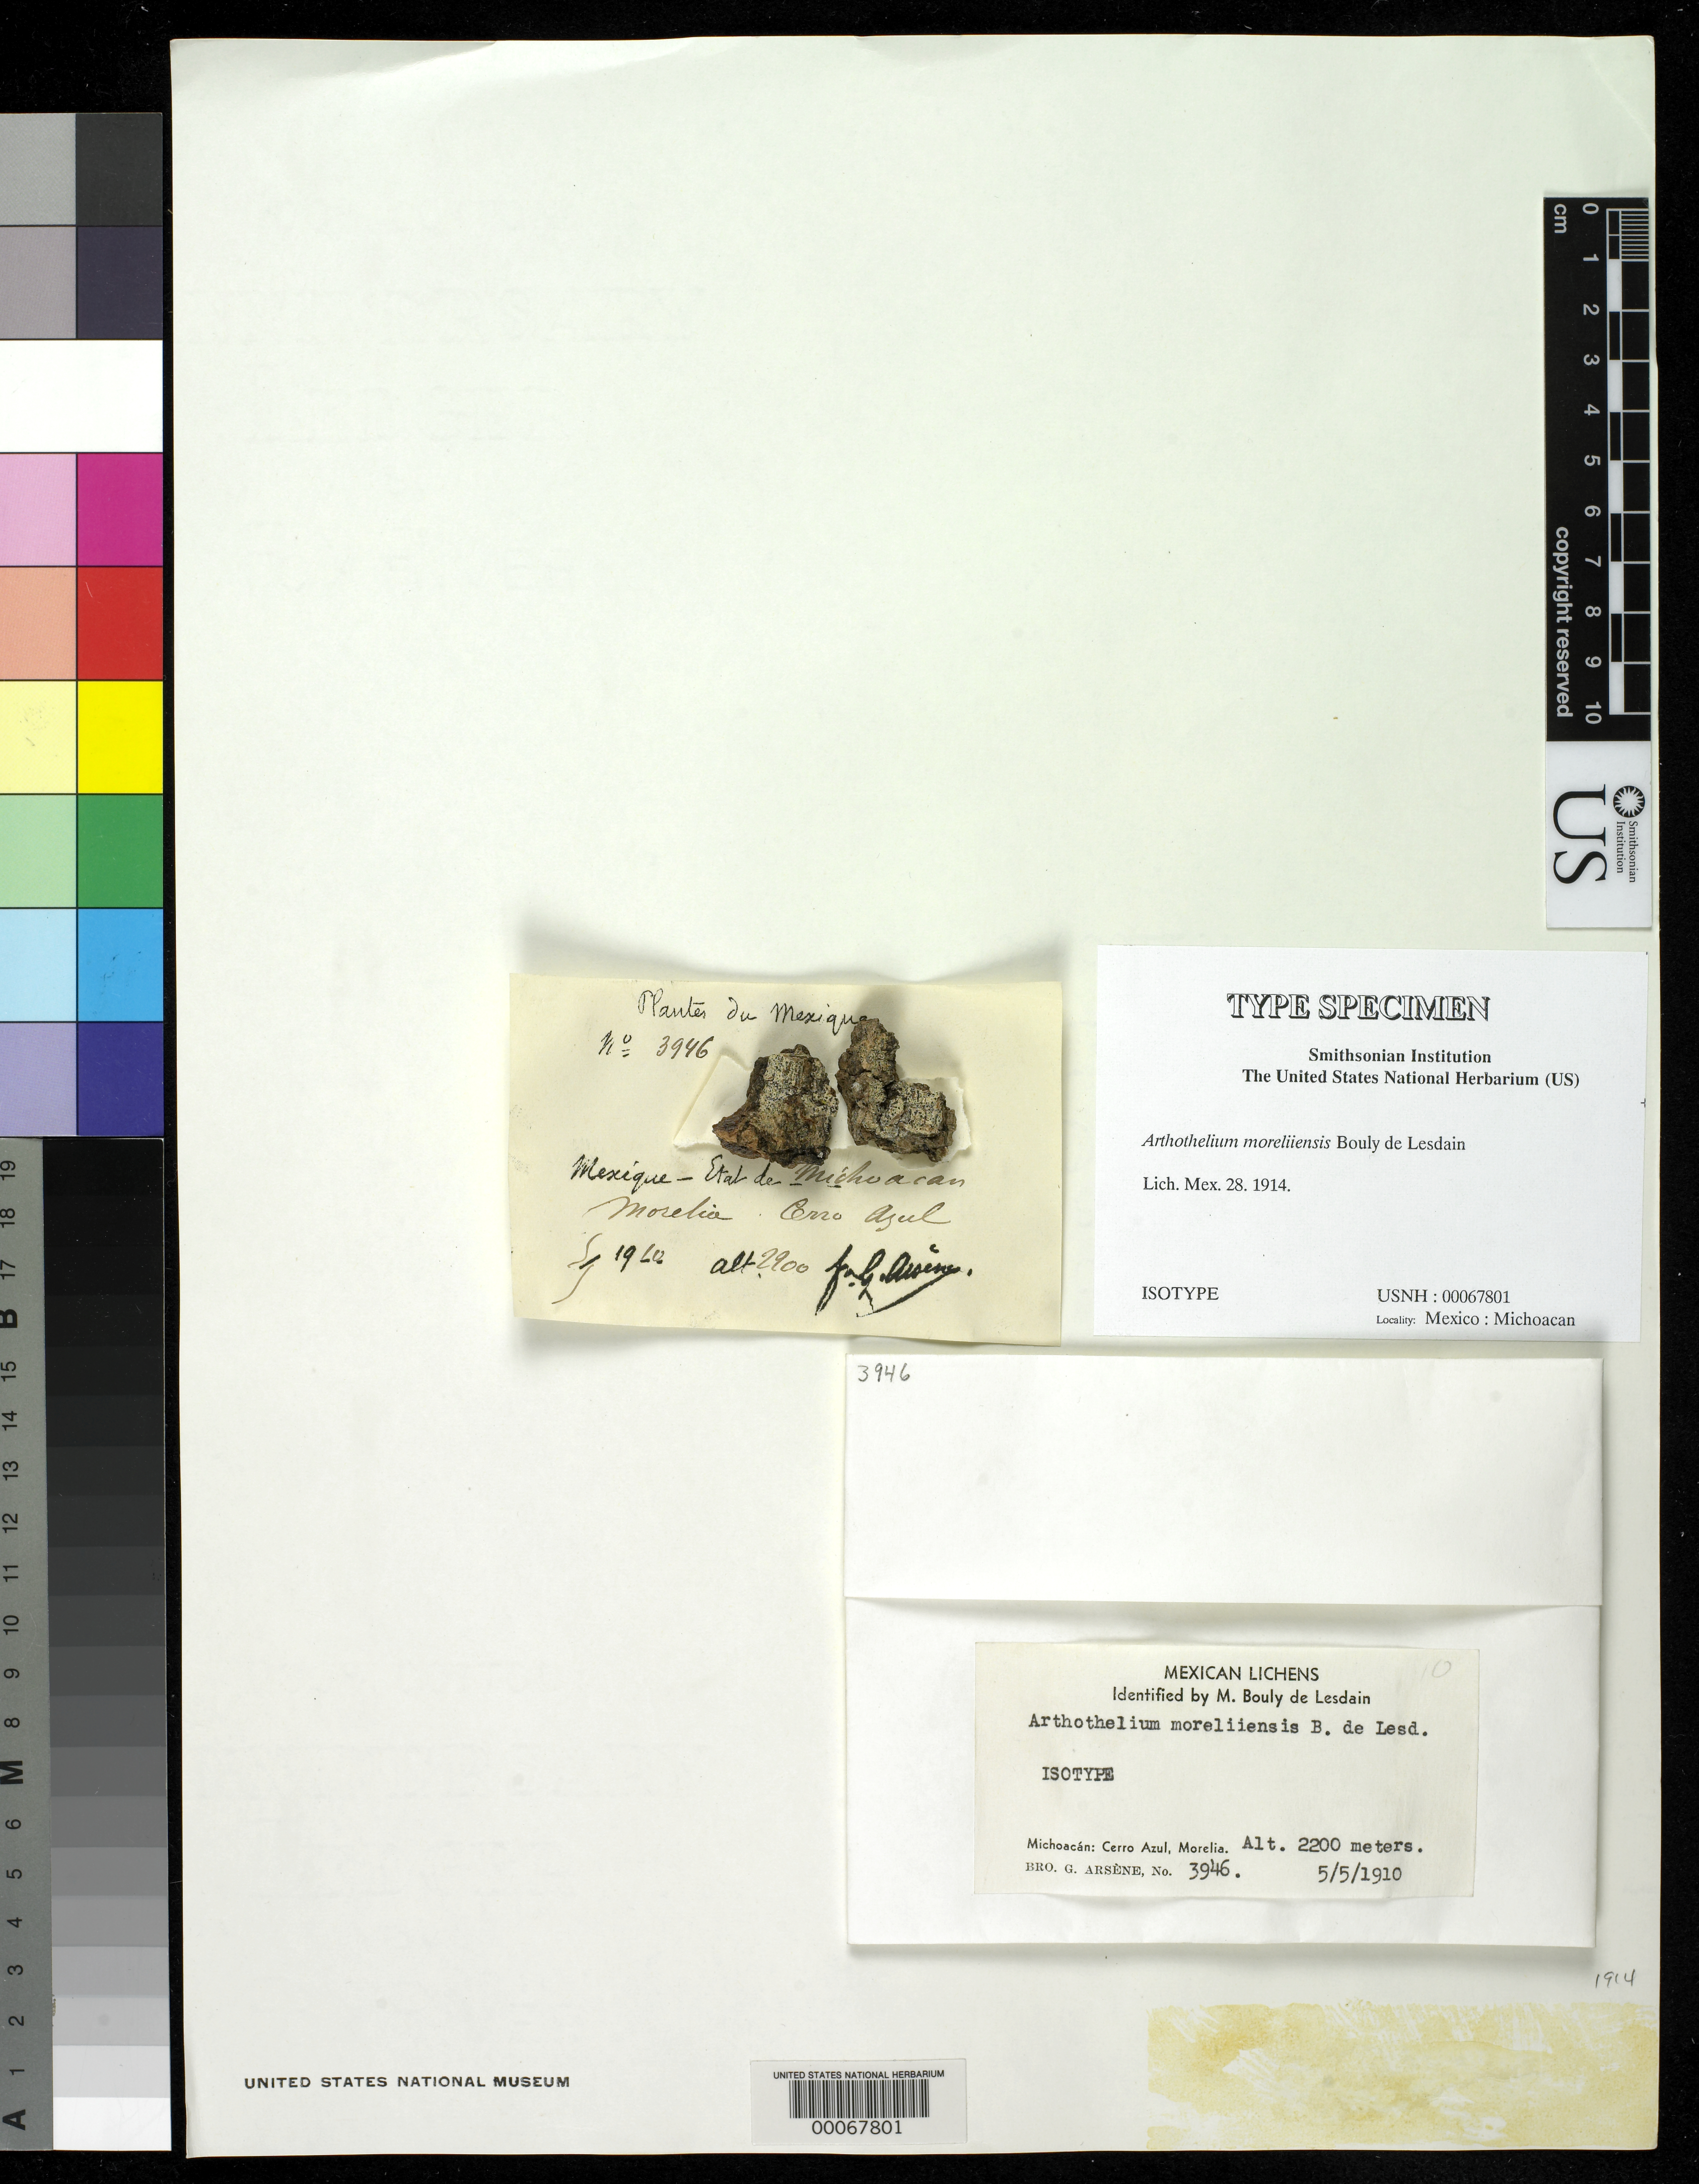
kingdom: Fungi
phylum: Ascomycota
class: Arthoniomycetes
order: Arthoniales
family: Arthoniaceae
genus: Arthothelium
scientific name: Arthothelium moreliiensis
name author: B. de Lesd.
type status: Isotype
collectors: Bro. G. Arsène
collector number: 3946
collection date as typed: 05 May 1910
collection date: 1910-05-05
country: Mexico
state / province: Michoacán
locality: Cerro Azul, Morelia.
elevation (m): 2200